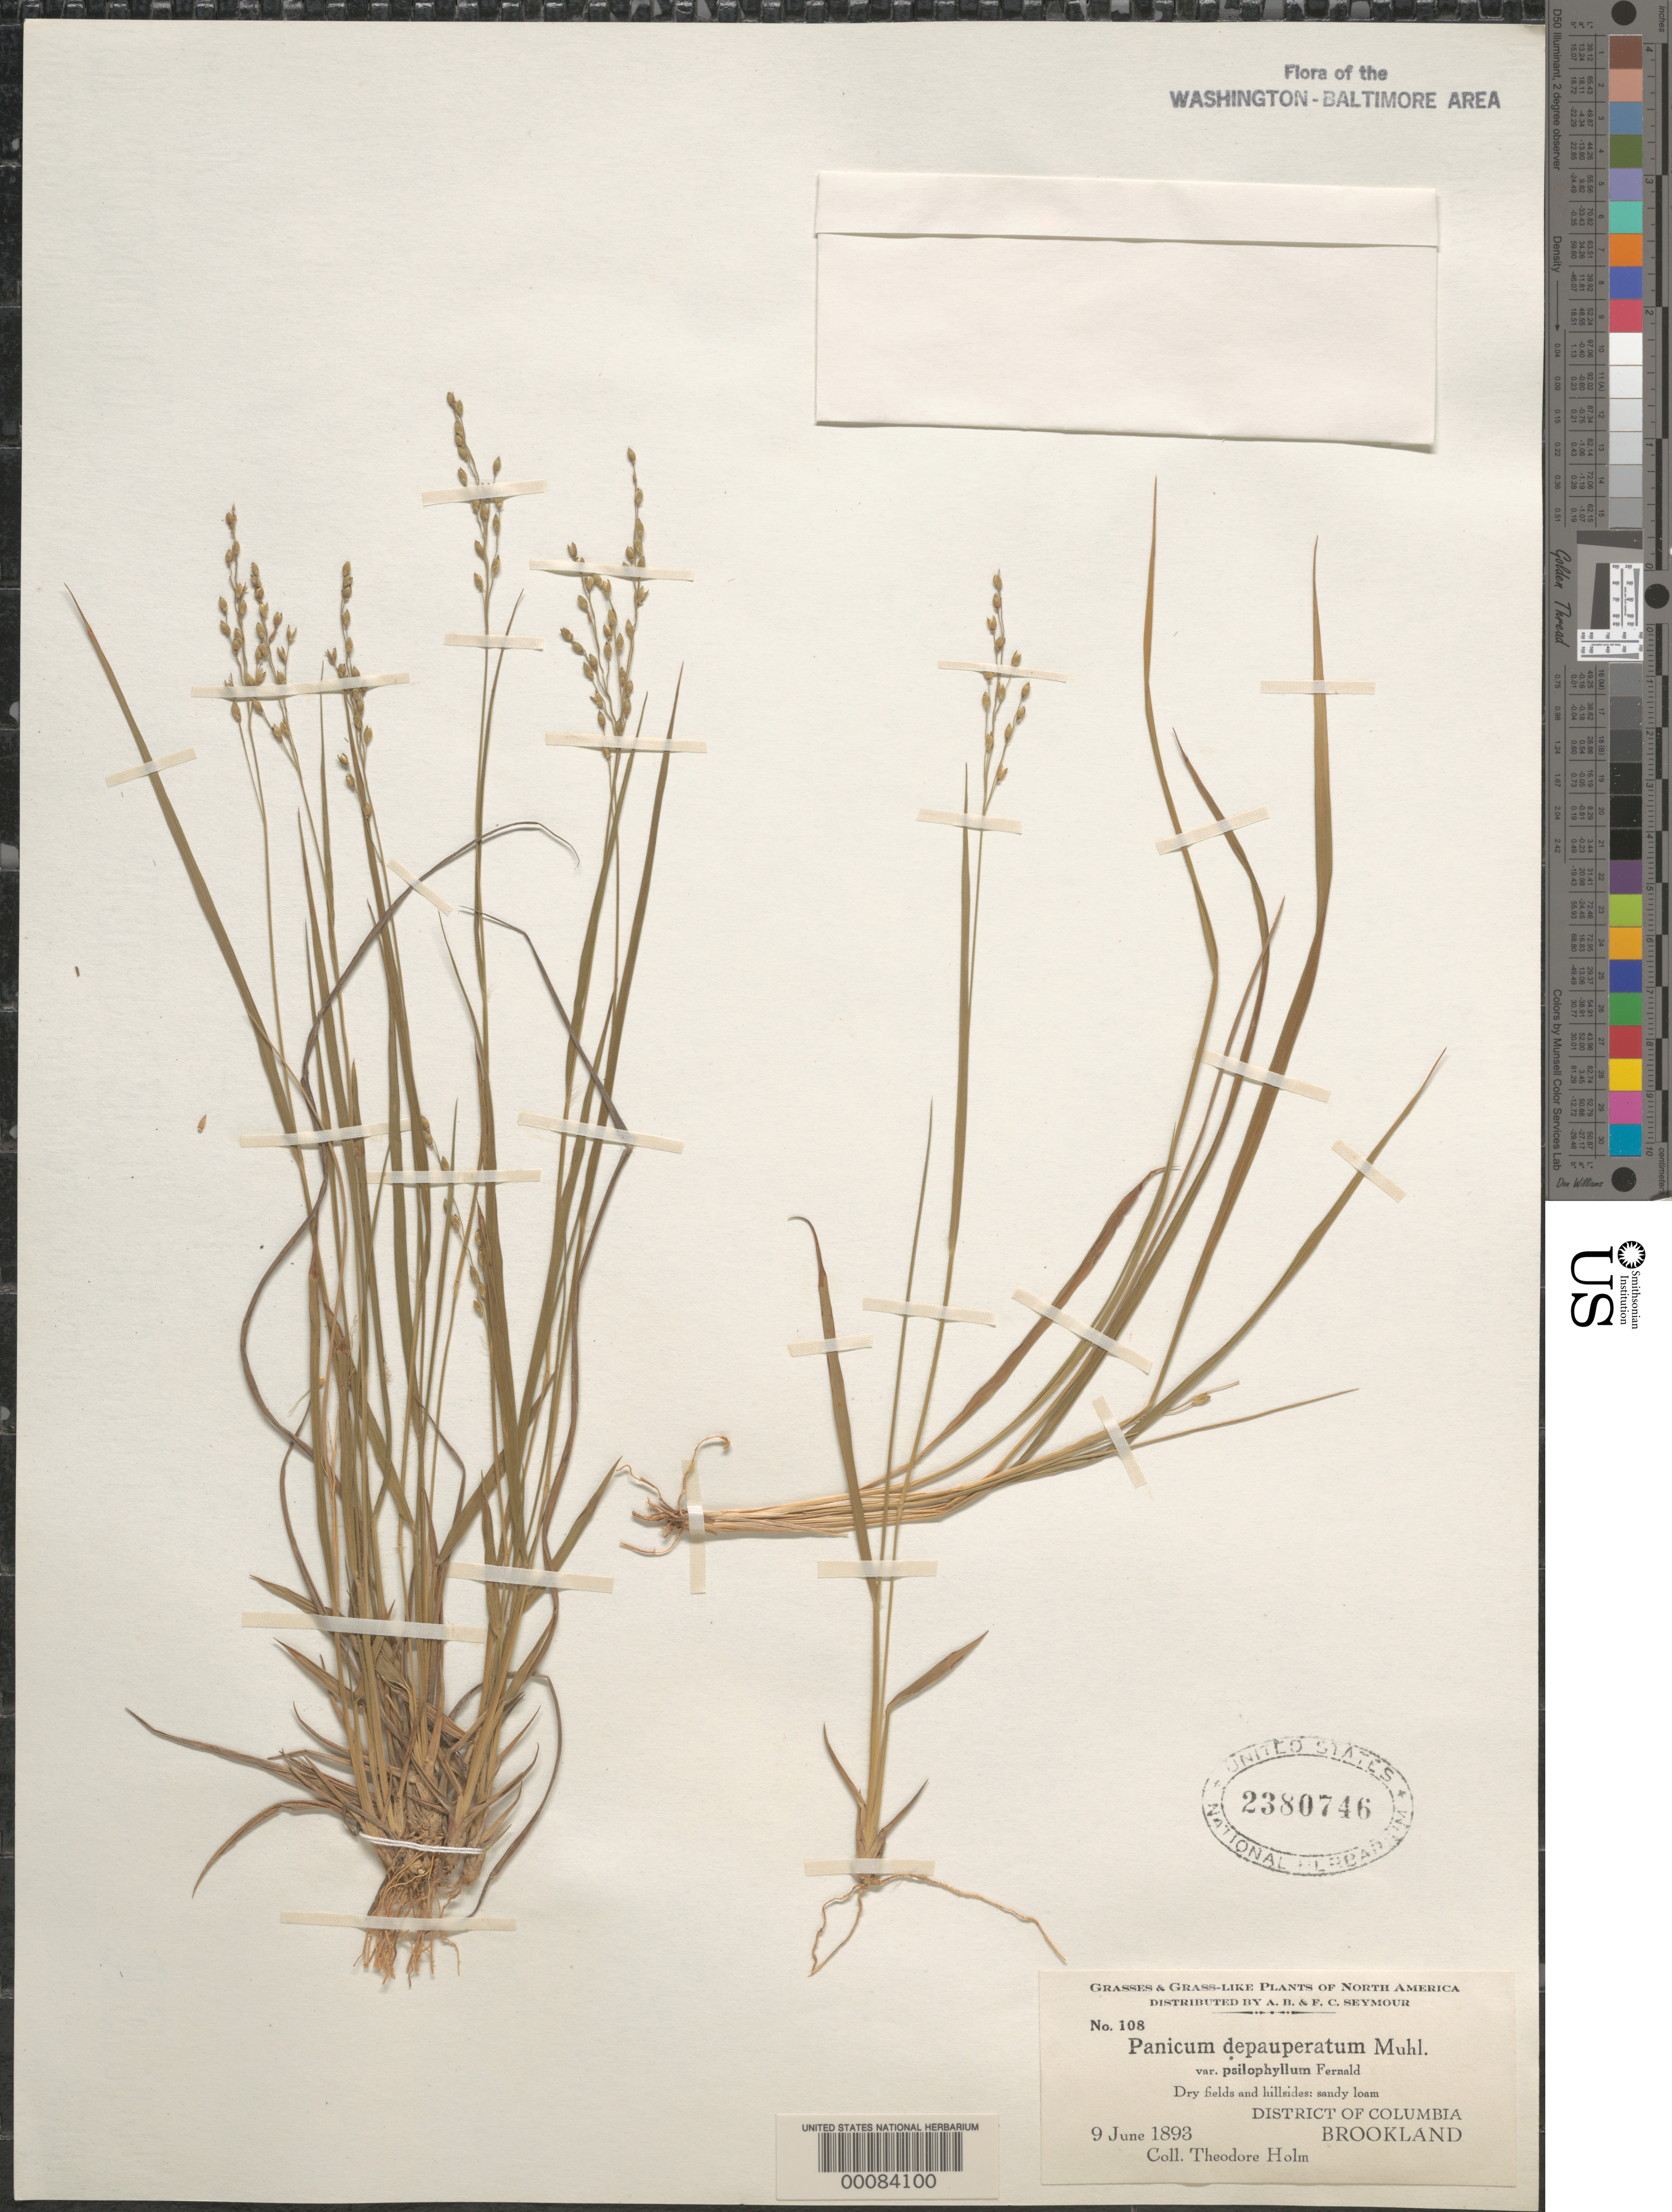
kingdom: Plantae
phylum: Tracheophyta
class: Liliopsida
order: Poales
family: Poaceae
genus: Dichanthelium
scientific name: Dichanthelium depauperatum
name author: (Muhl.) Gould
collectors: T. Holm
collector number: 108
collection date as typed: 09 Jun 1893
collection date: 1893-06-09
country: United States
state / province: District of Columbia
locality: Brookland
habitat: Dry fields and hillsides, sandy loam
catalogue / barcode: US 2380746